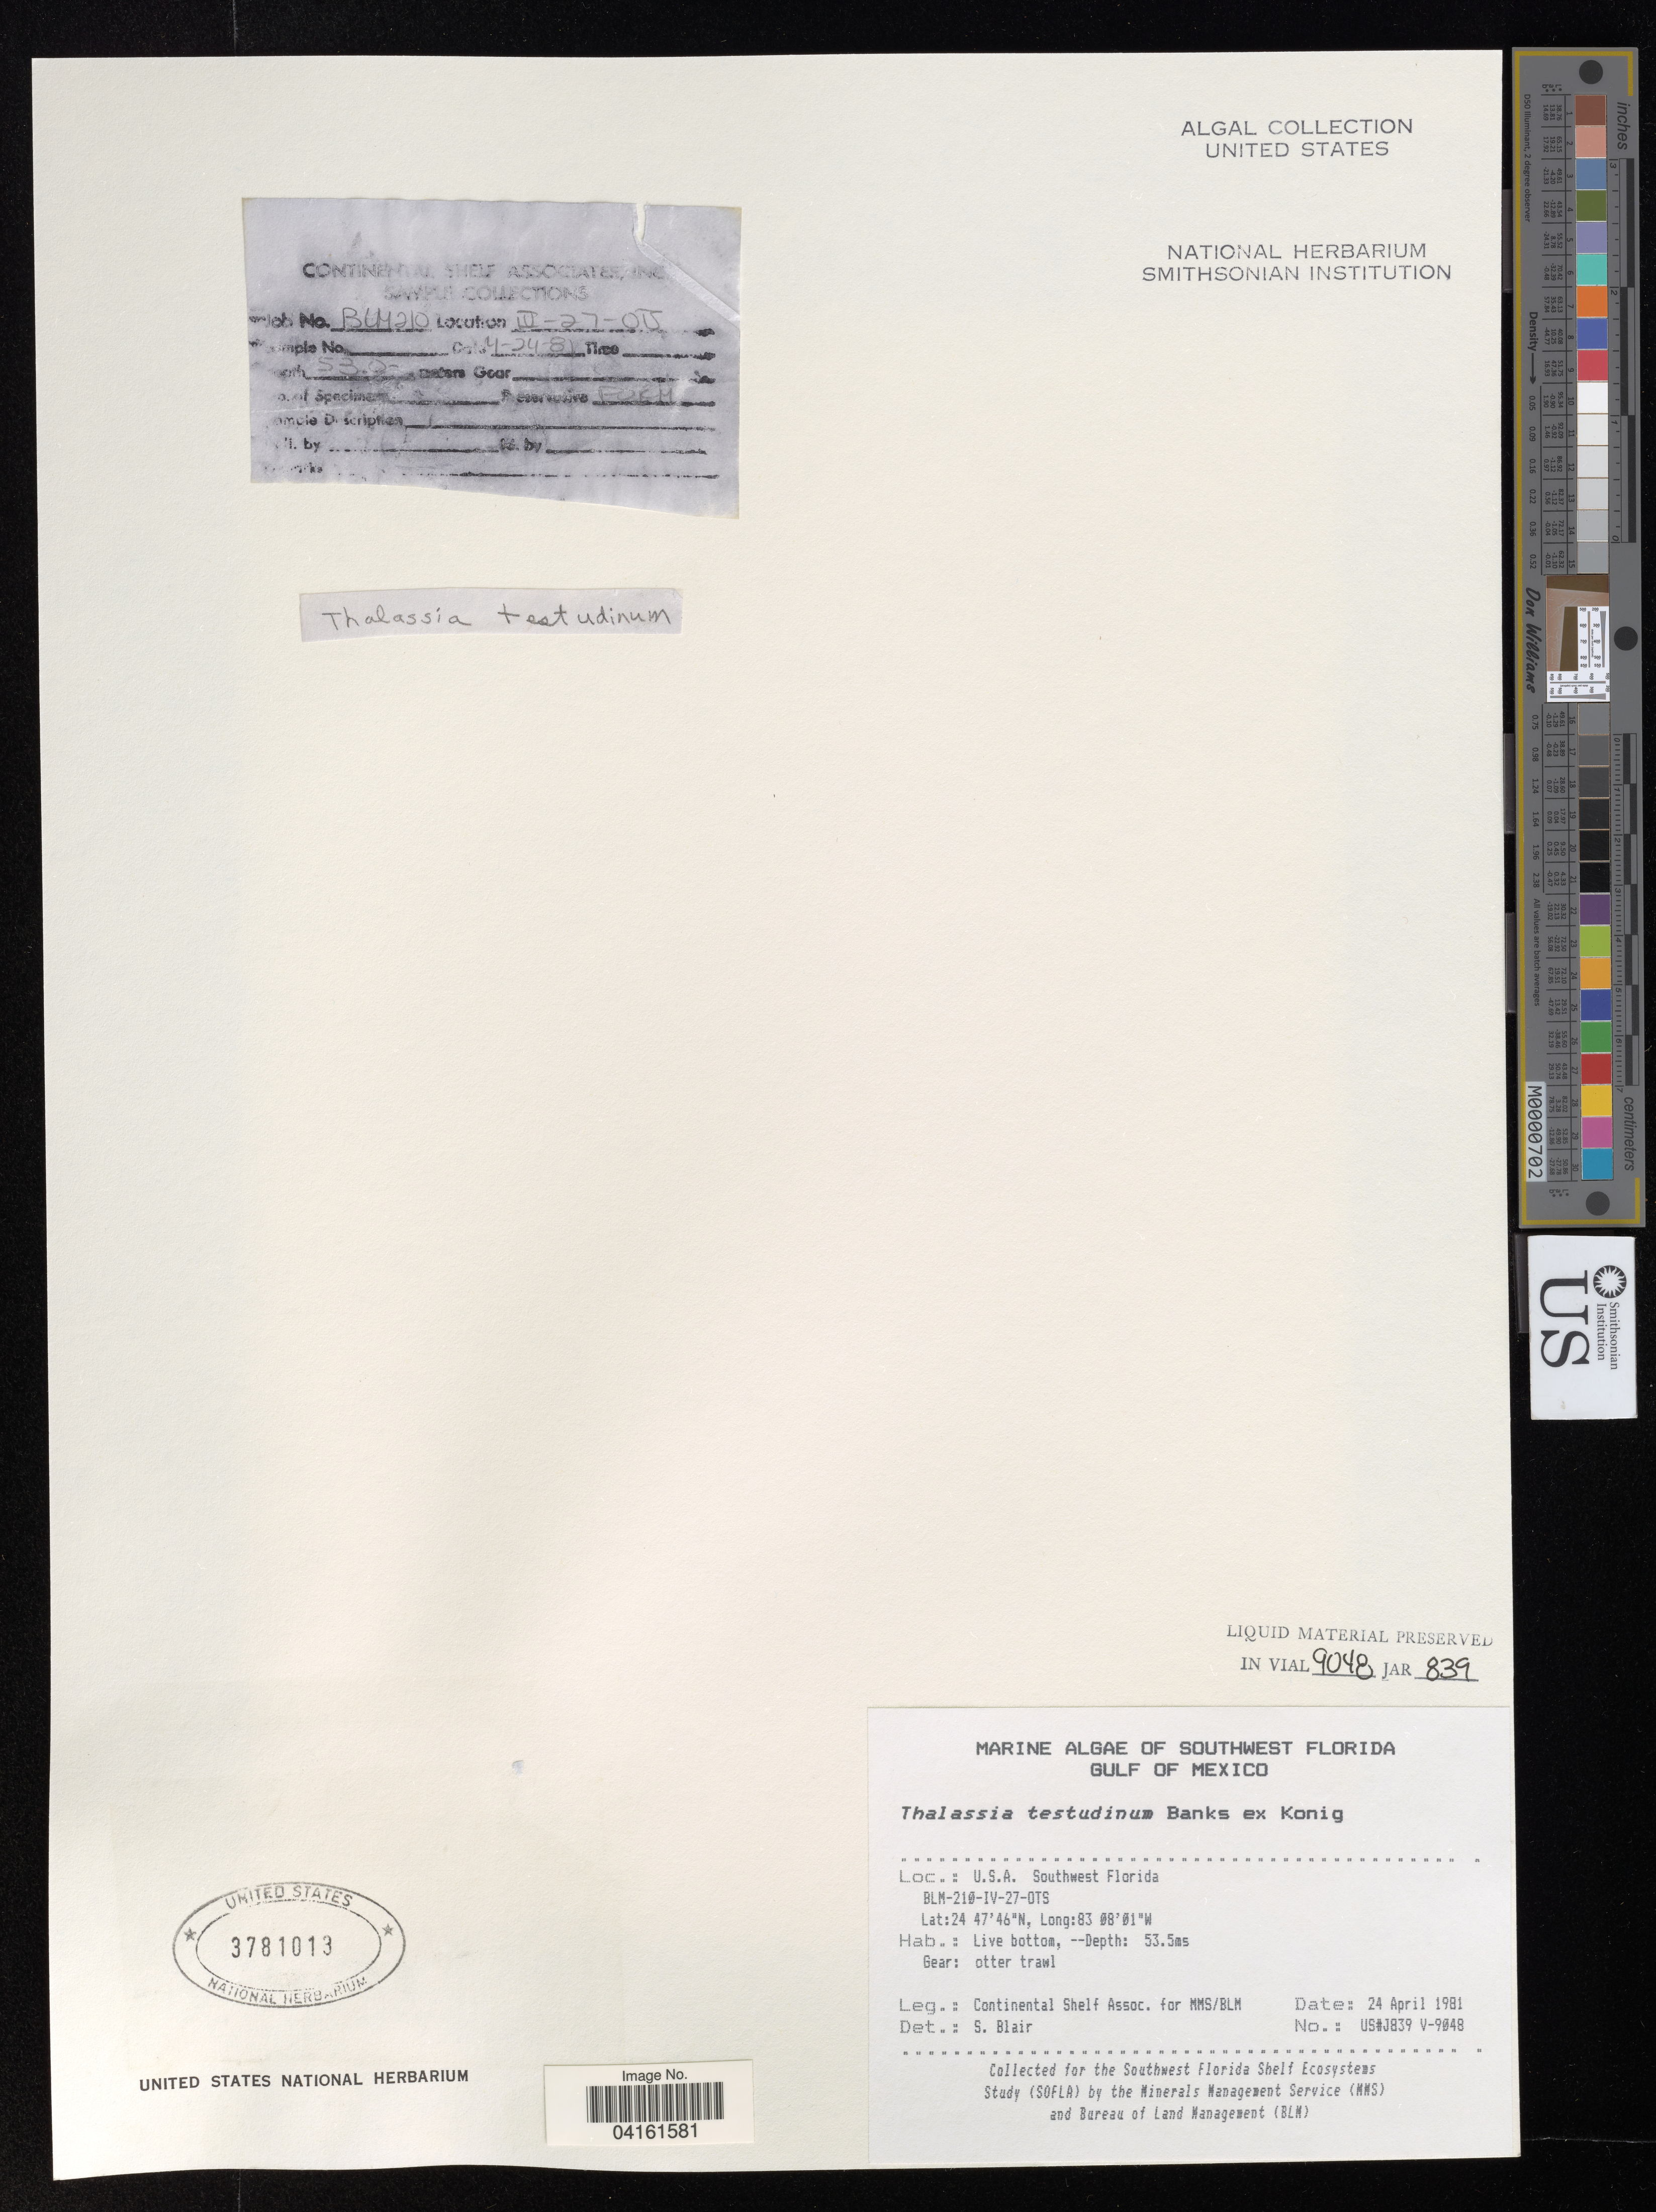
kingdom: Plantae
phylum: Tracheophyta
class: Liliopsida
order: Alismatales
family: Hydrocharitaceae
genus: Thalassia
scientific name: Thalassia testudinum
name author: Banks & Sol. ex K.D. Koenig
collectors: Continental Shelf Associates for the MMS/BLM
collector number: J839 V-9048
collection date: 1981-04-24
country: United States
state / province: Florida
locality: Southwest Florida. Gulf of Mexico. BLM-210-IV-27-OTS.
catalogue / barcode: US 3781013